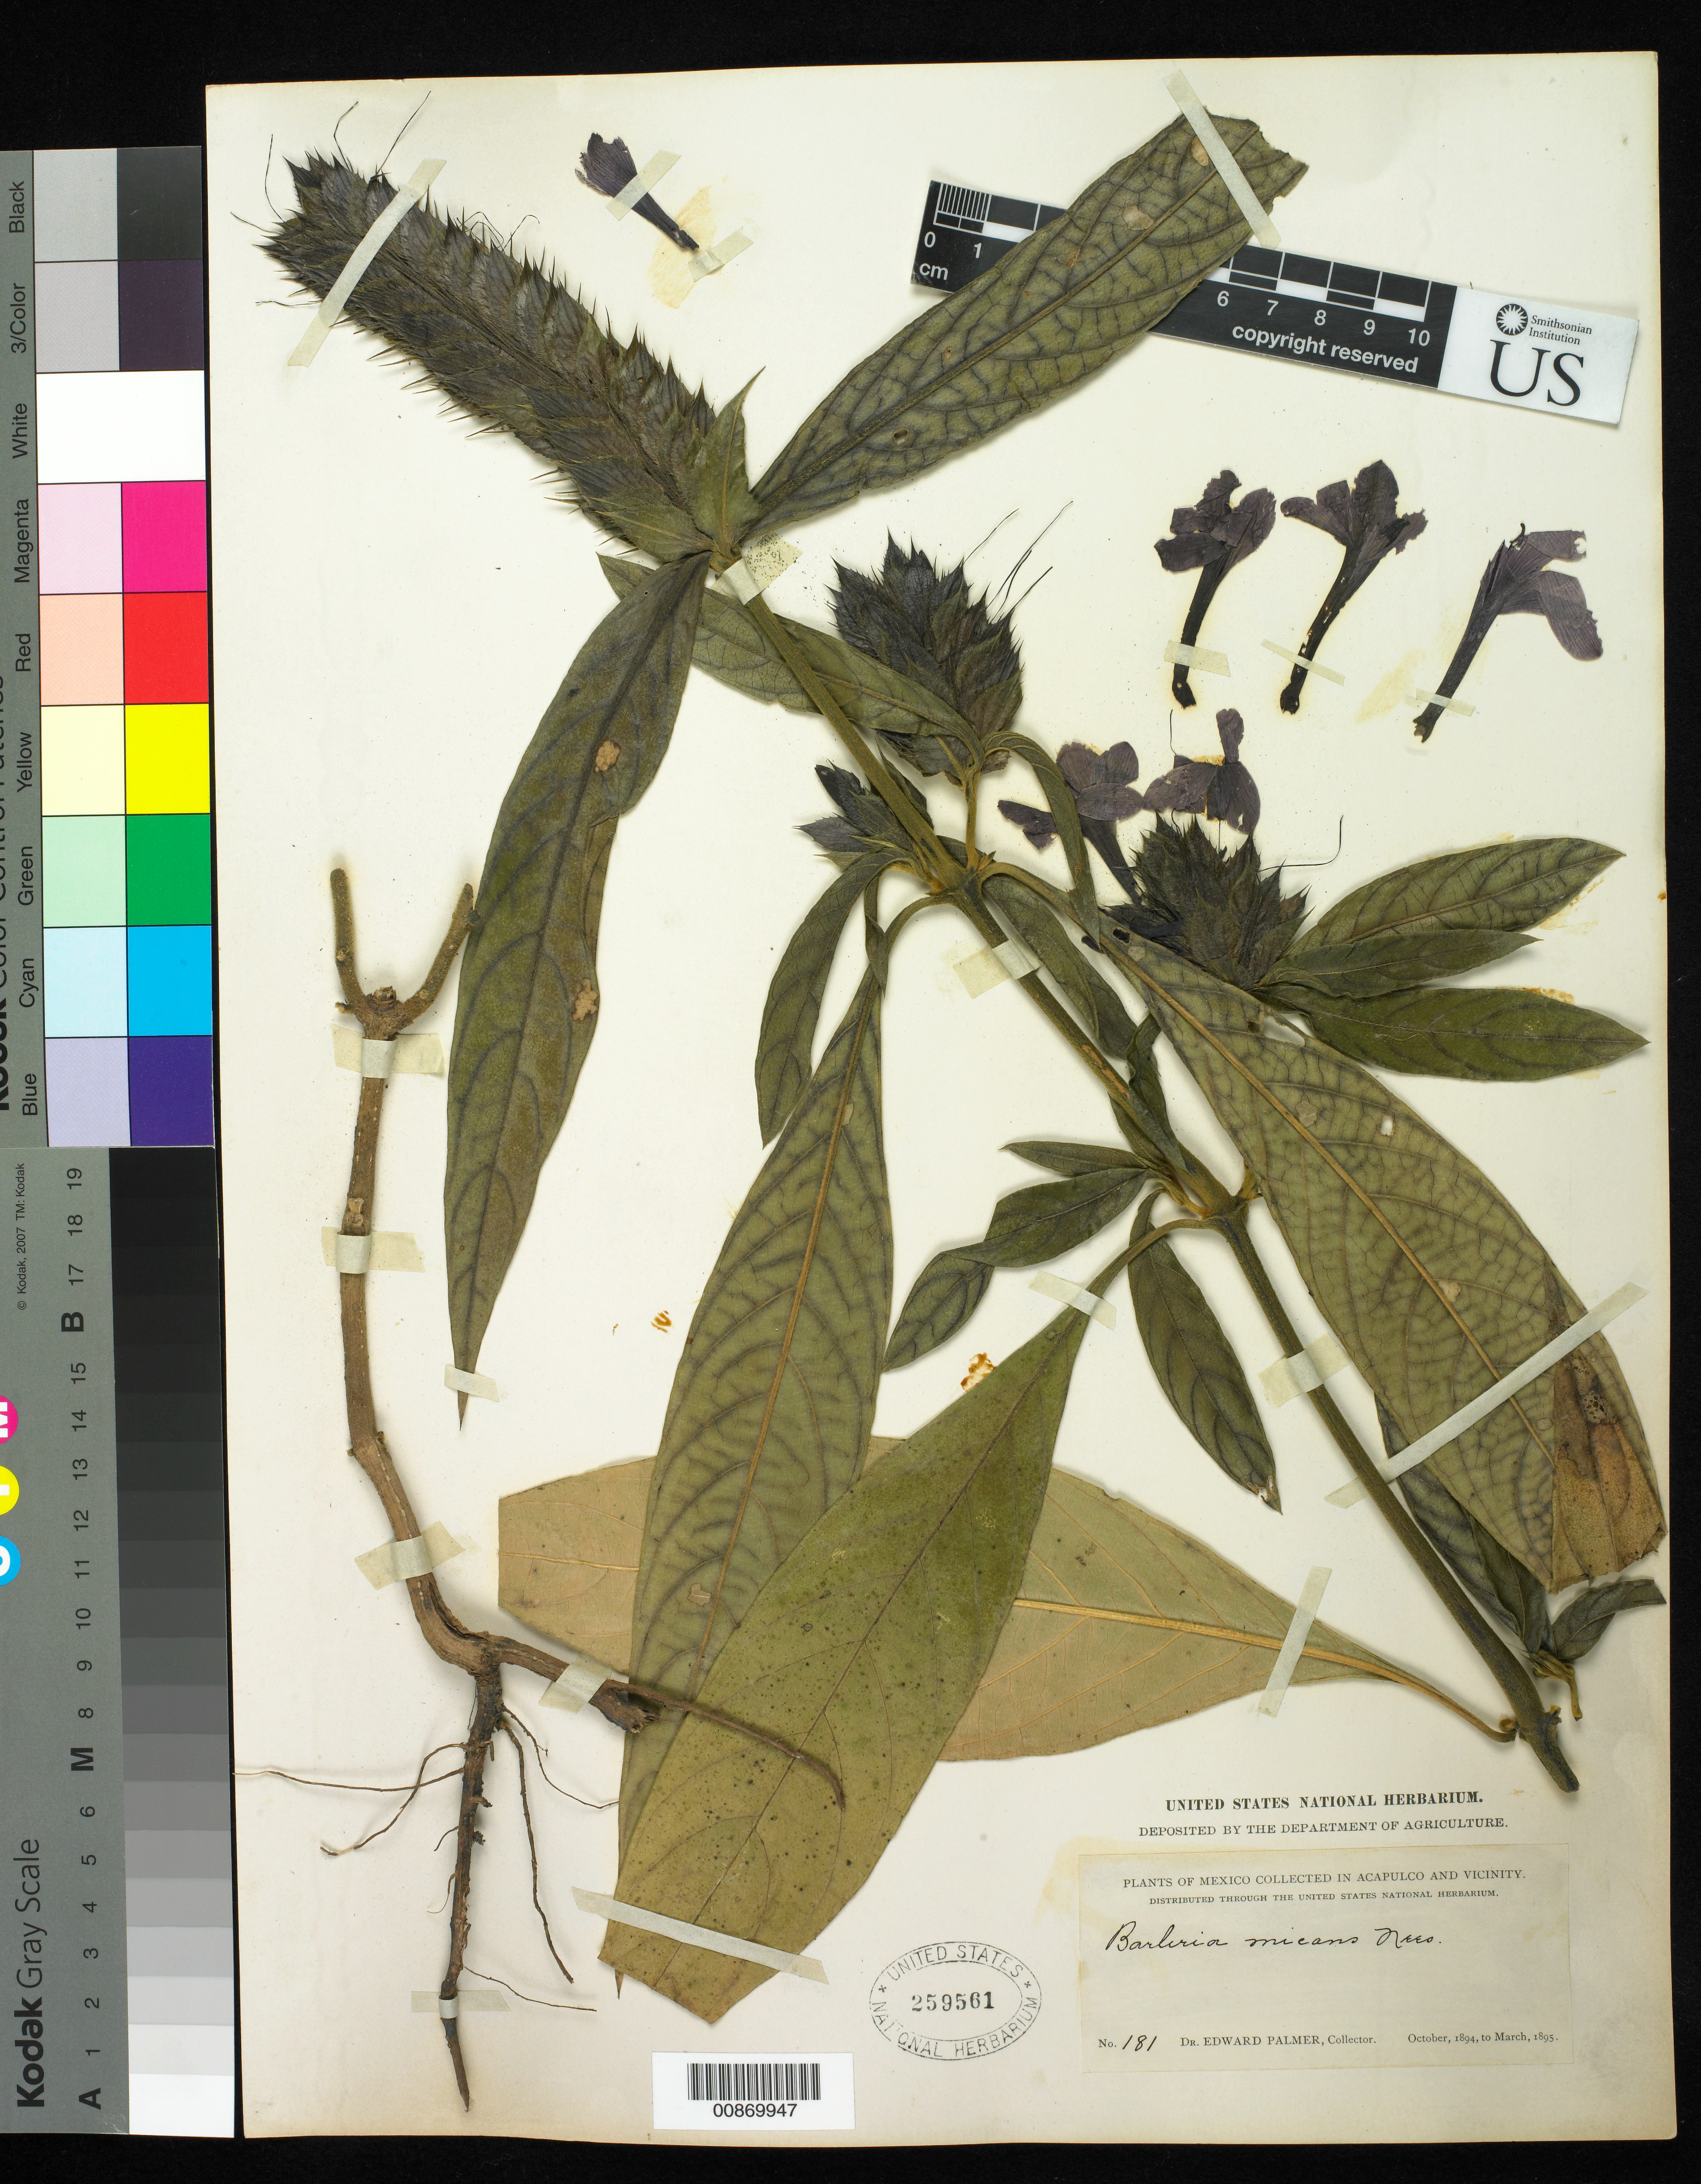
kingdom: Plantae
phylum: Tracheophyta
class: Magnoliopsida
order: Lamiales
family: Acanthaceae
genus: Barleria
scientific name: Barleria micans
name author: Nees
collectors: E. Palmer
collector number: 181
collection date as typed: Oct 1894 to -- Mar 1895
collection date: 1894-10/1895-03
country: Mexico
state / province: Guerrero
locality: Acapulco, Guerrero and vicinity.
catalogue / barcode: US 259561